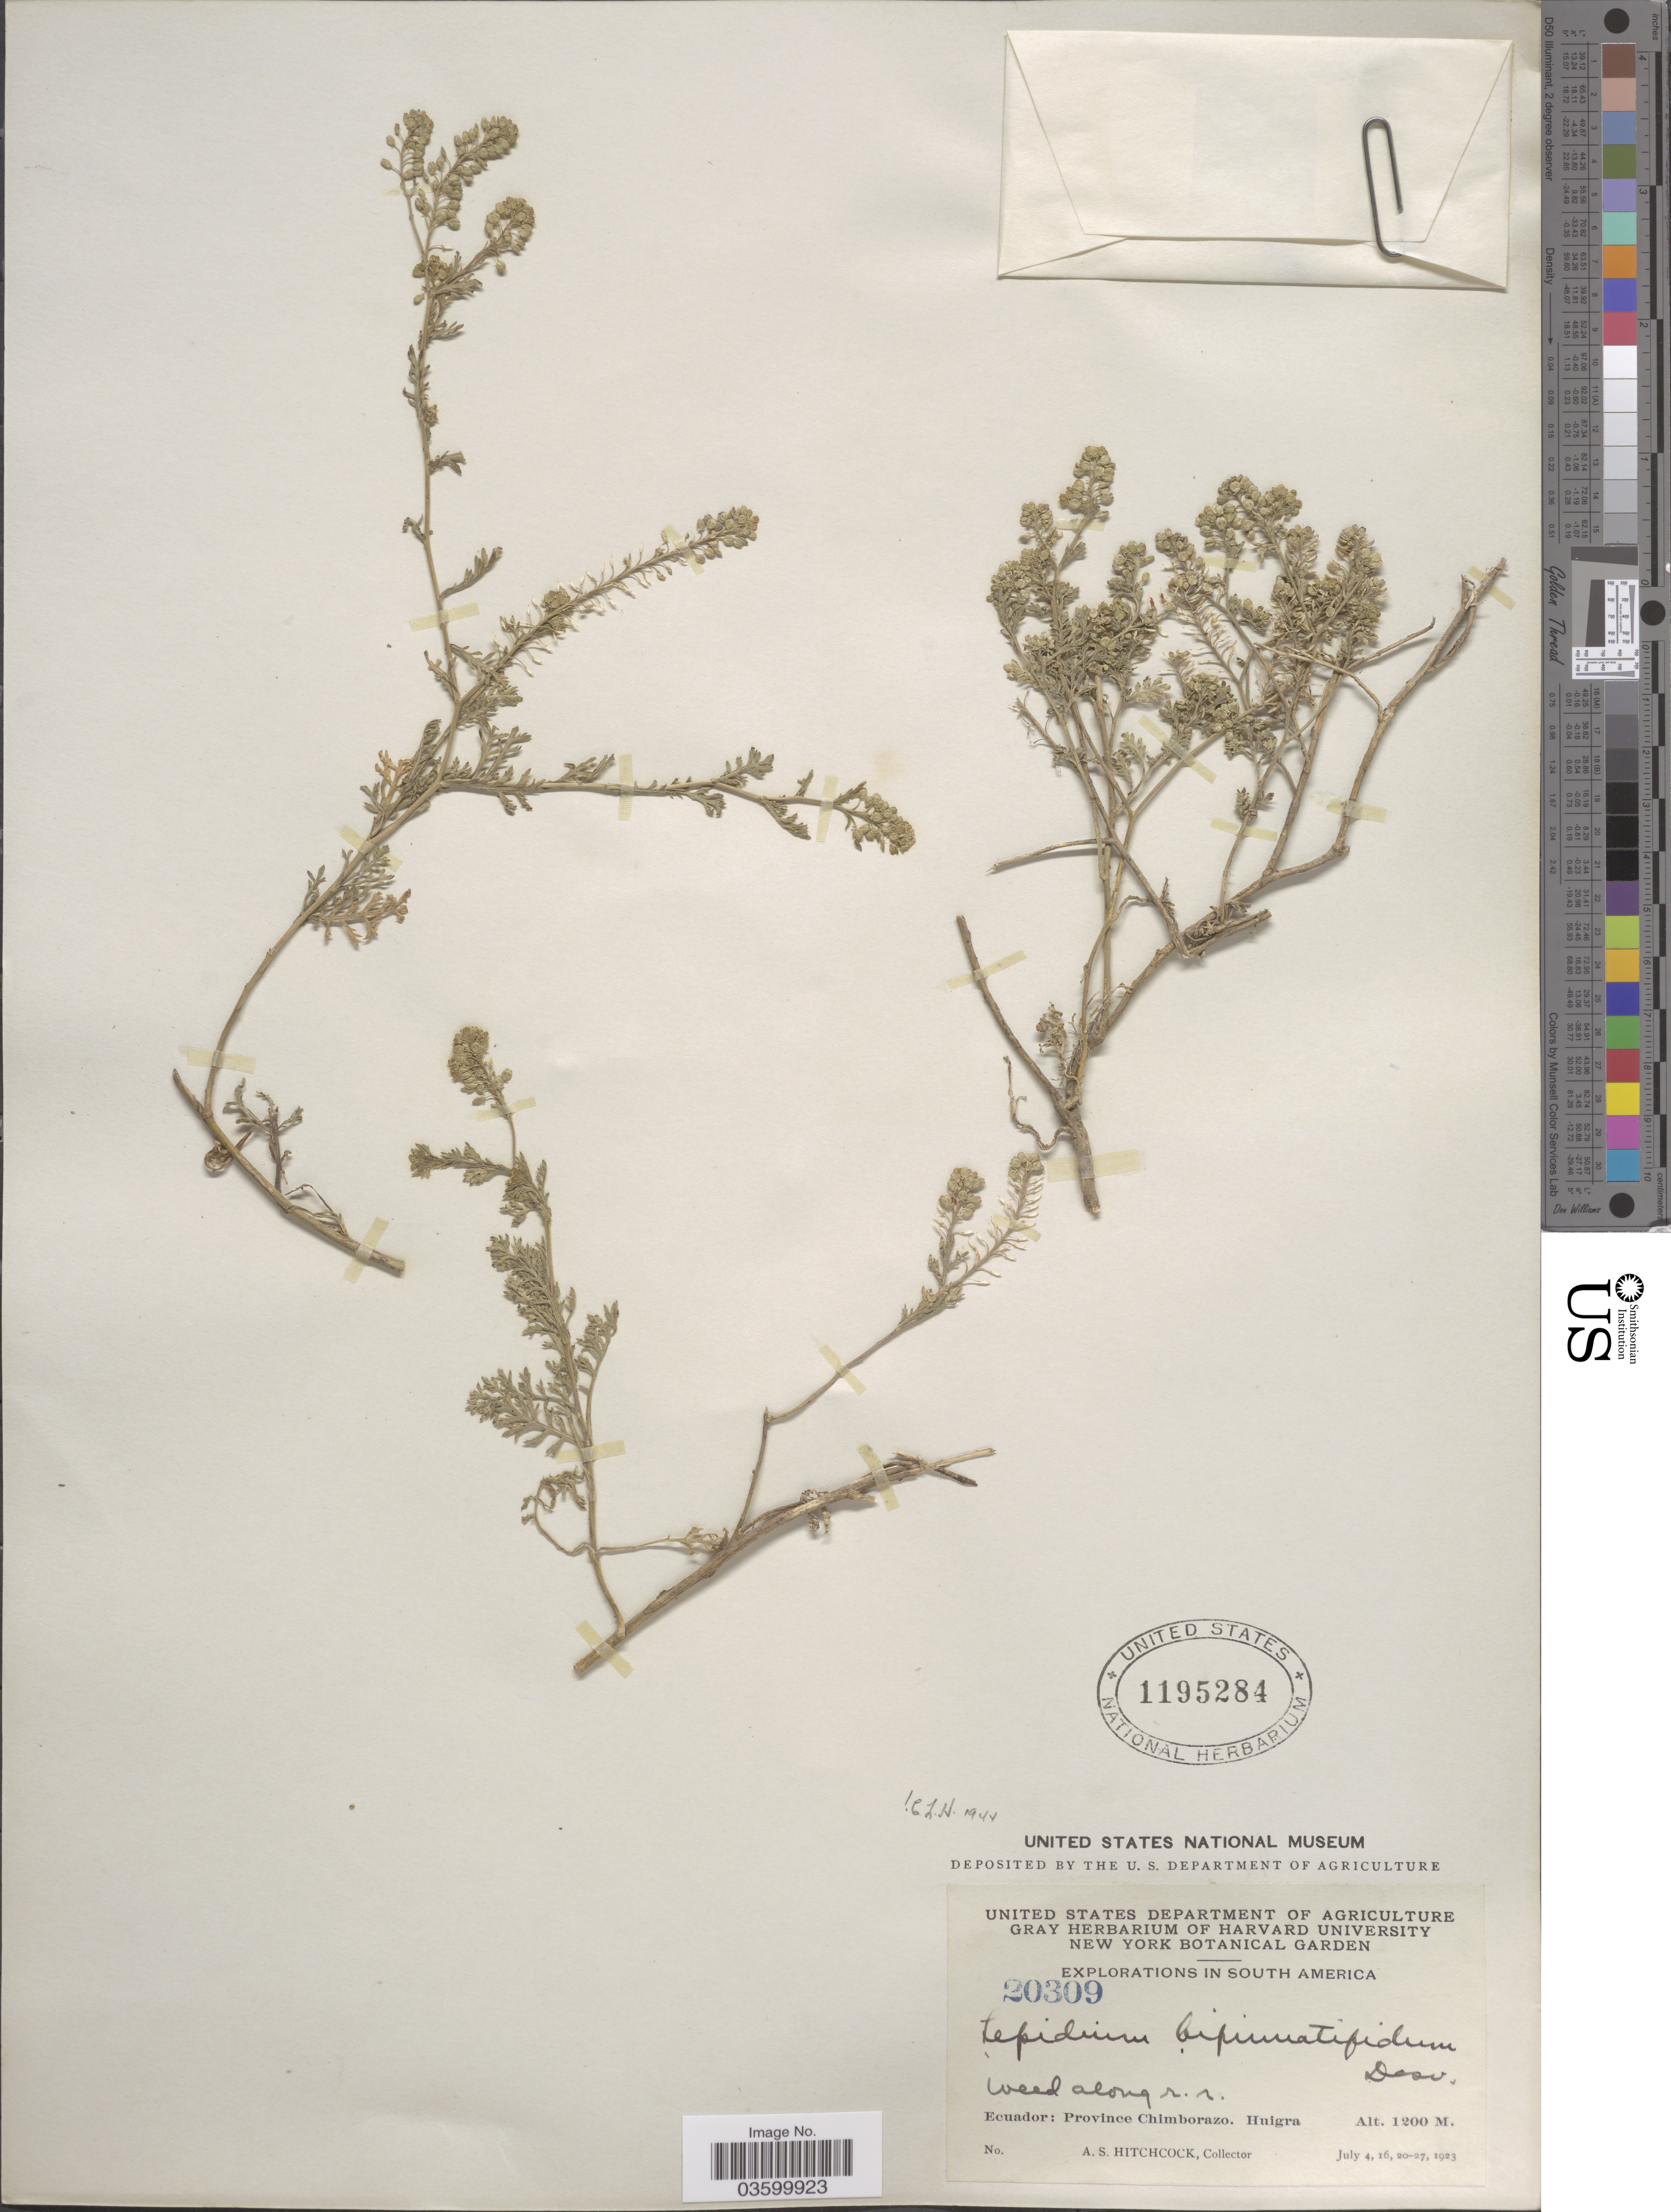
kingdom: Plantae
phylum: Tracheophyta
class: Magnoliopsida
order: Brassicales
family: Brassicaceae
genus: Lepidium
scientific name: Lepidium bipinnatifidum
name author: Desv.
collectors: A. S. Hitchcock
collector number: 20309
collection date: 1923-07-04/1923-07-27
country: Ecuador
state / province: Chimborazo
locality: Along r. r. Huigra.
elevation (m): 1200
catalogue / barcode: US 1195284